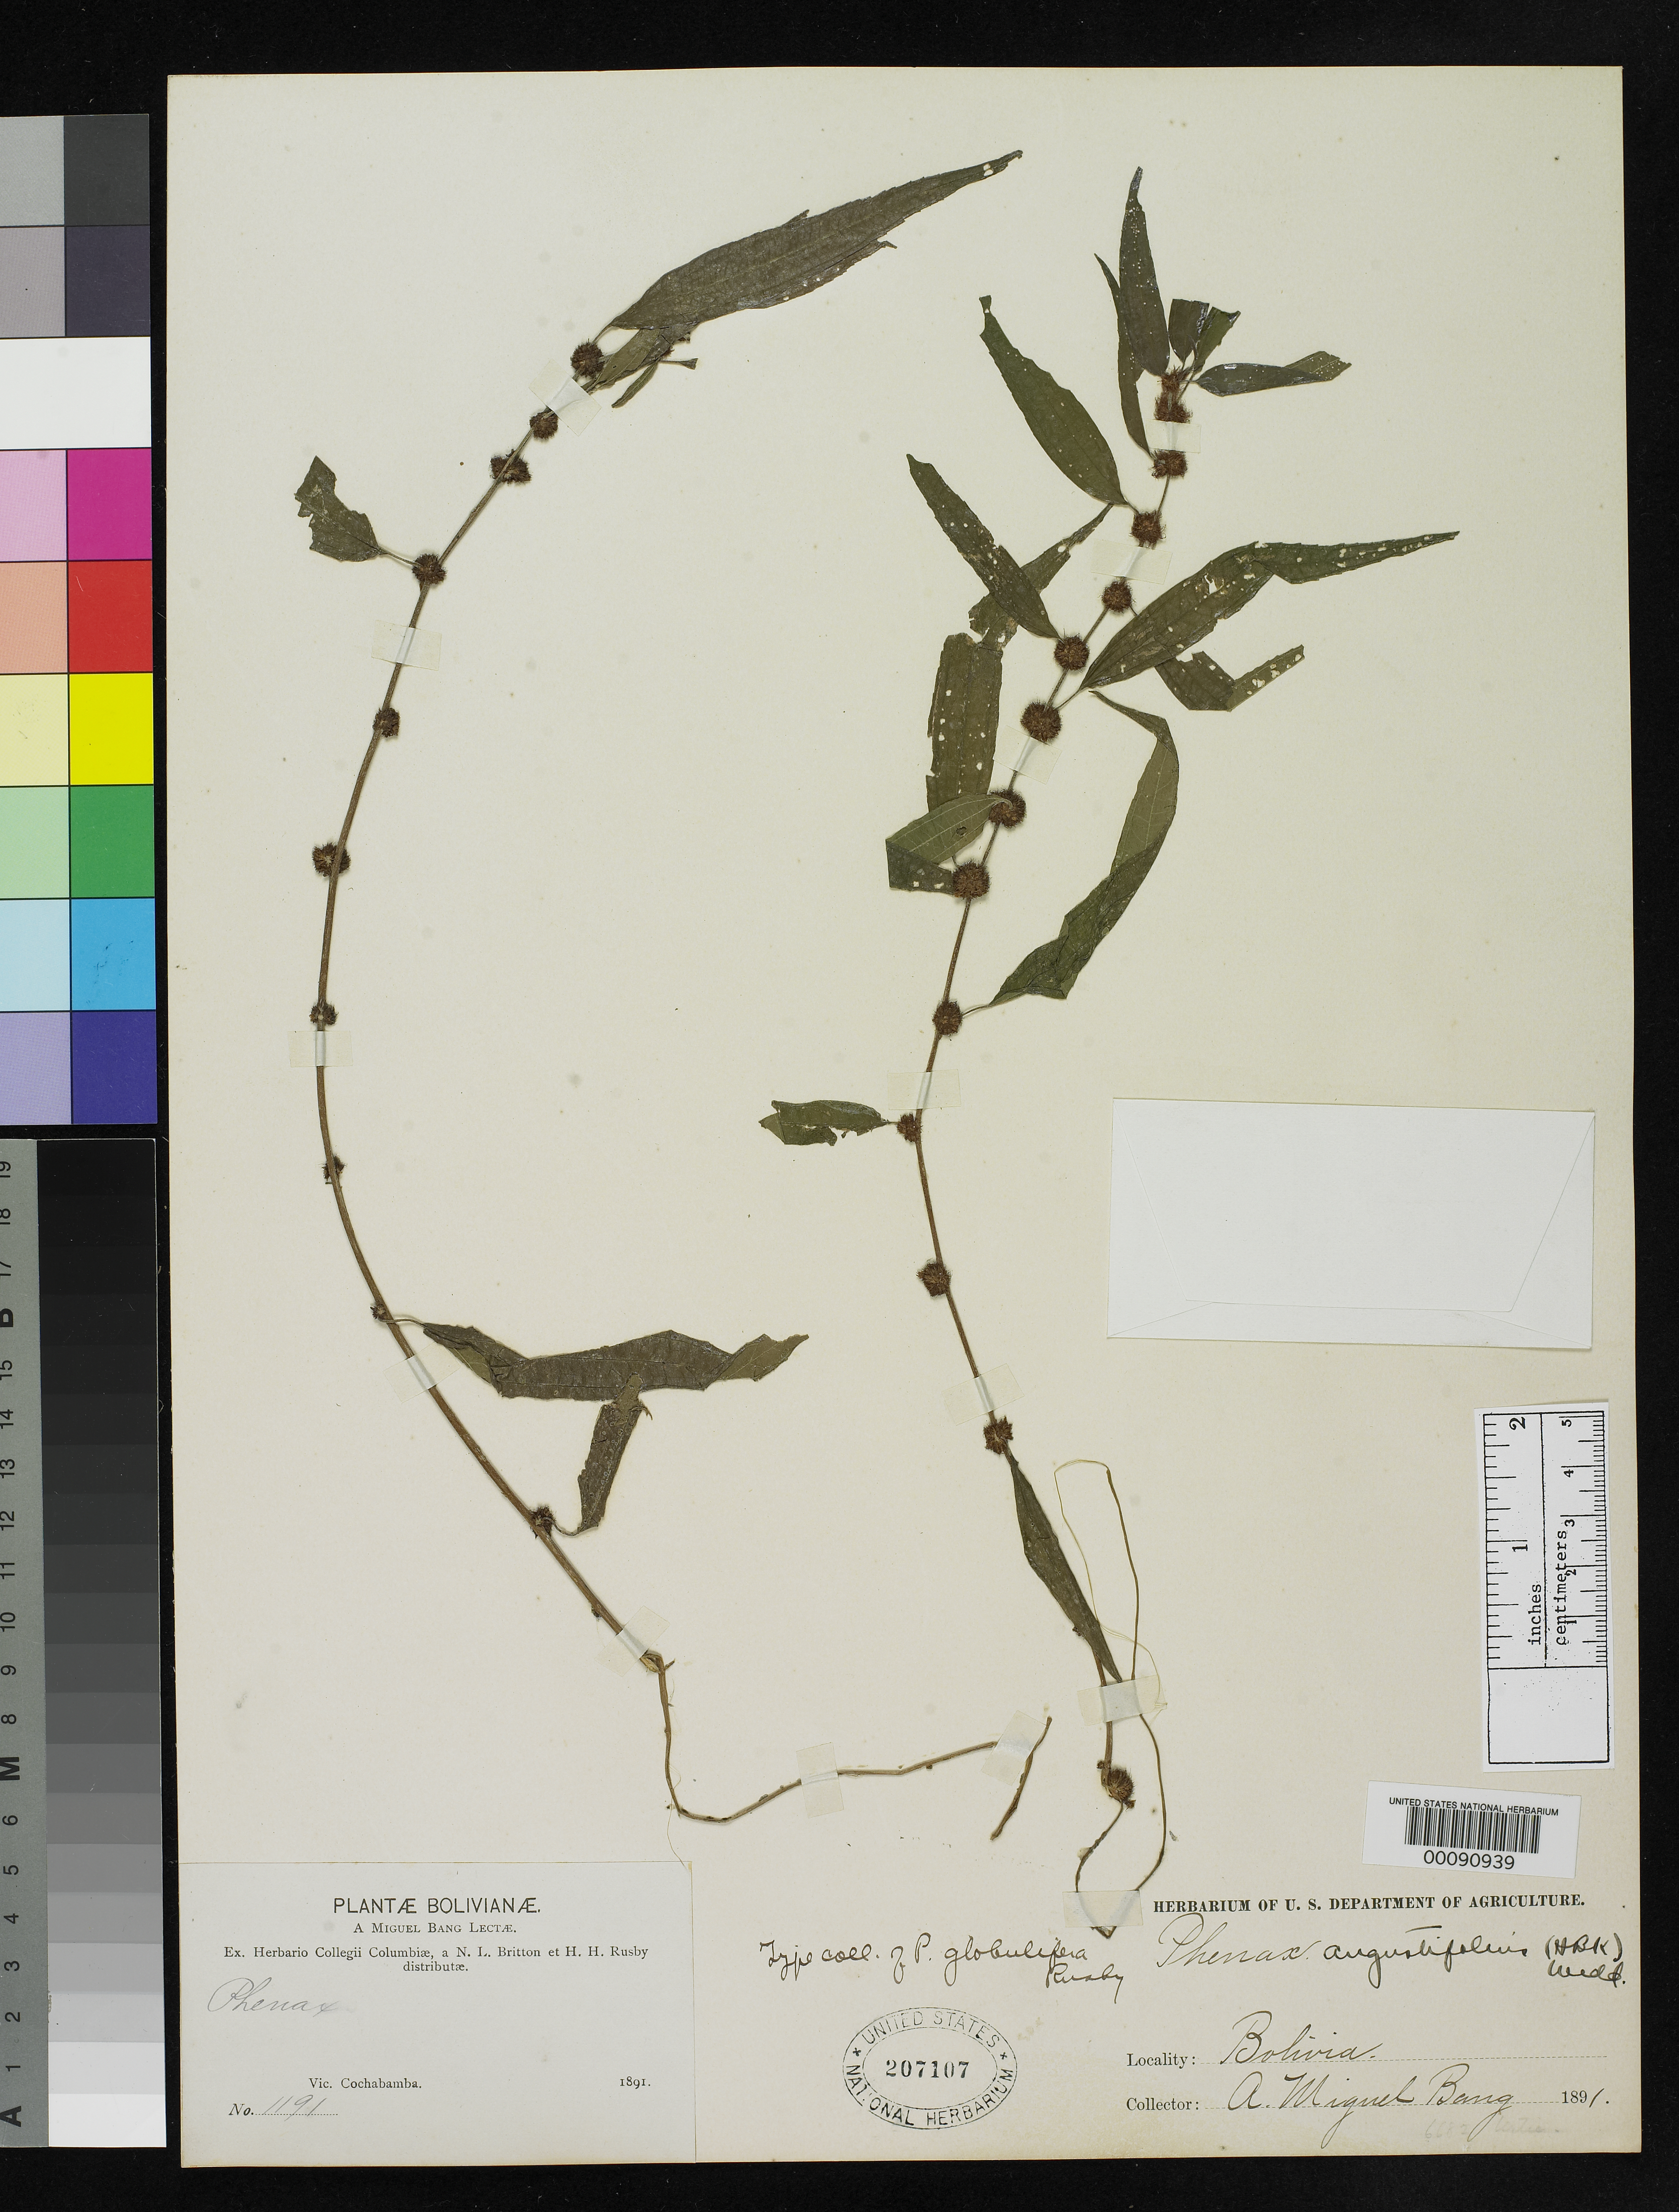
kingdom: Plantae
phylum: Tracheophyta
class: Magnoliopsida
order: Rosales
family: Urticaceae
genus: Phenax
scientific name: Phenax globulifera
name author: Rusby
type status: Isotype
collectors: M. Bang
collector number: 1191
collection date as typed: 1891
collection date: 1891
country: Bolivia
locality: Vic. Cochabamba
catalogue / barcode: US 207107